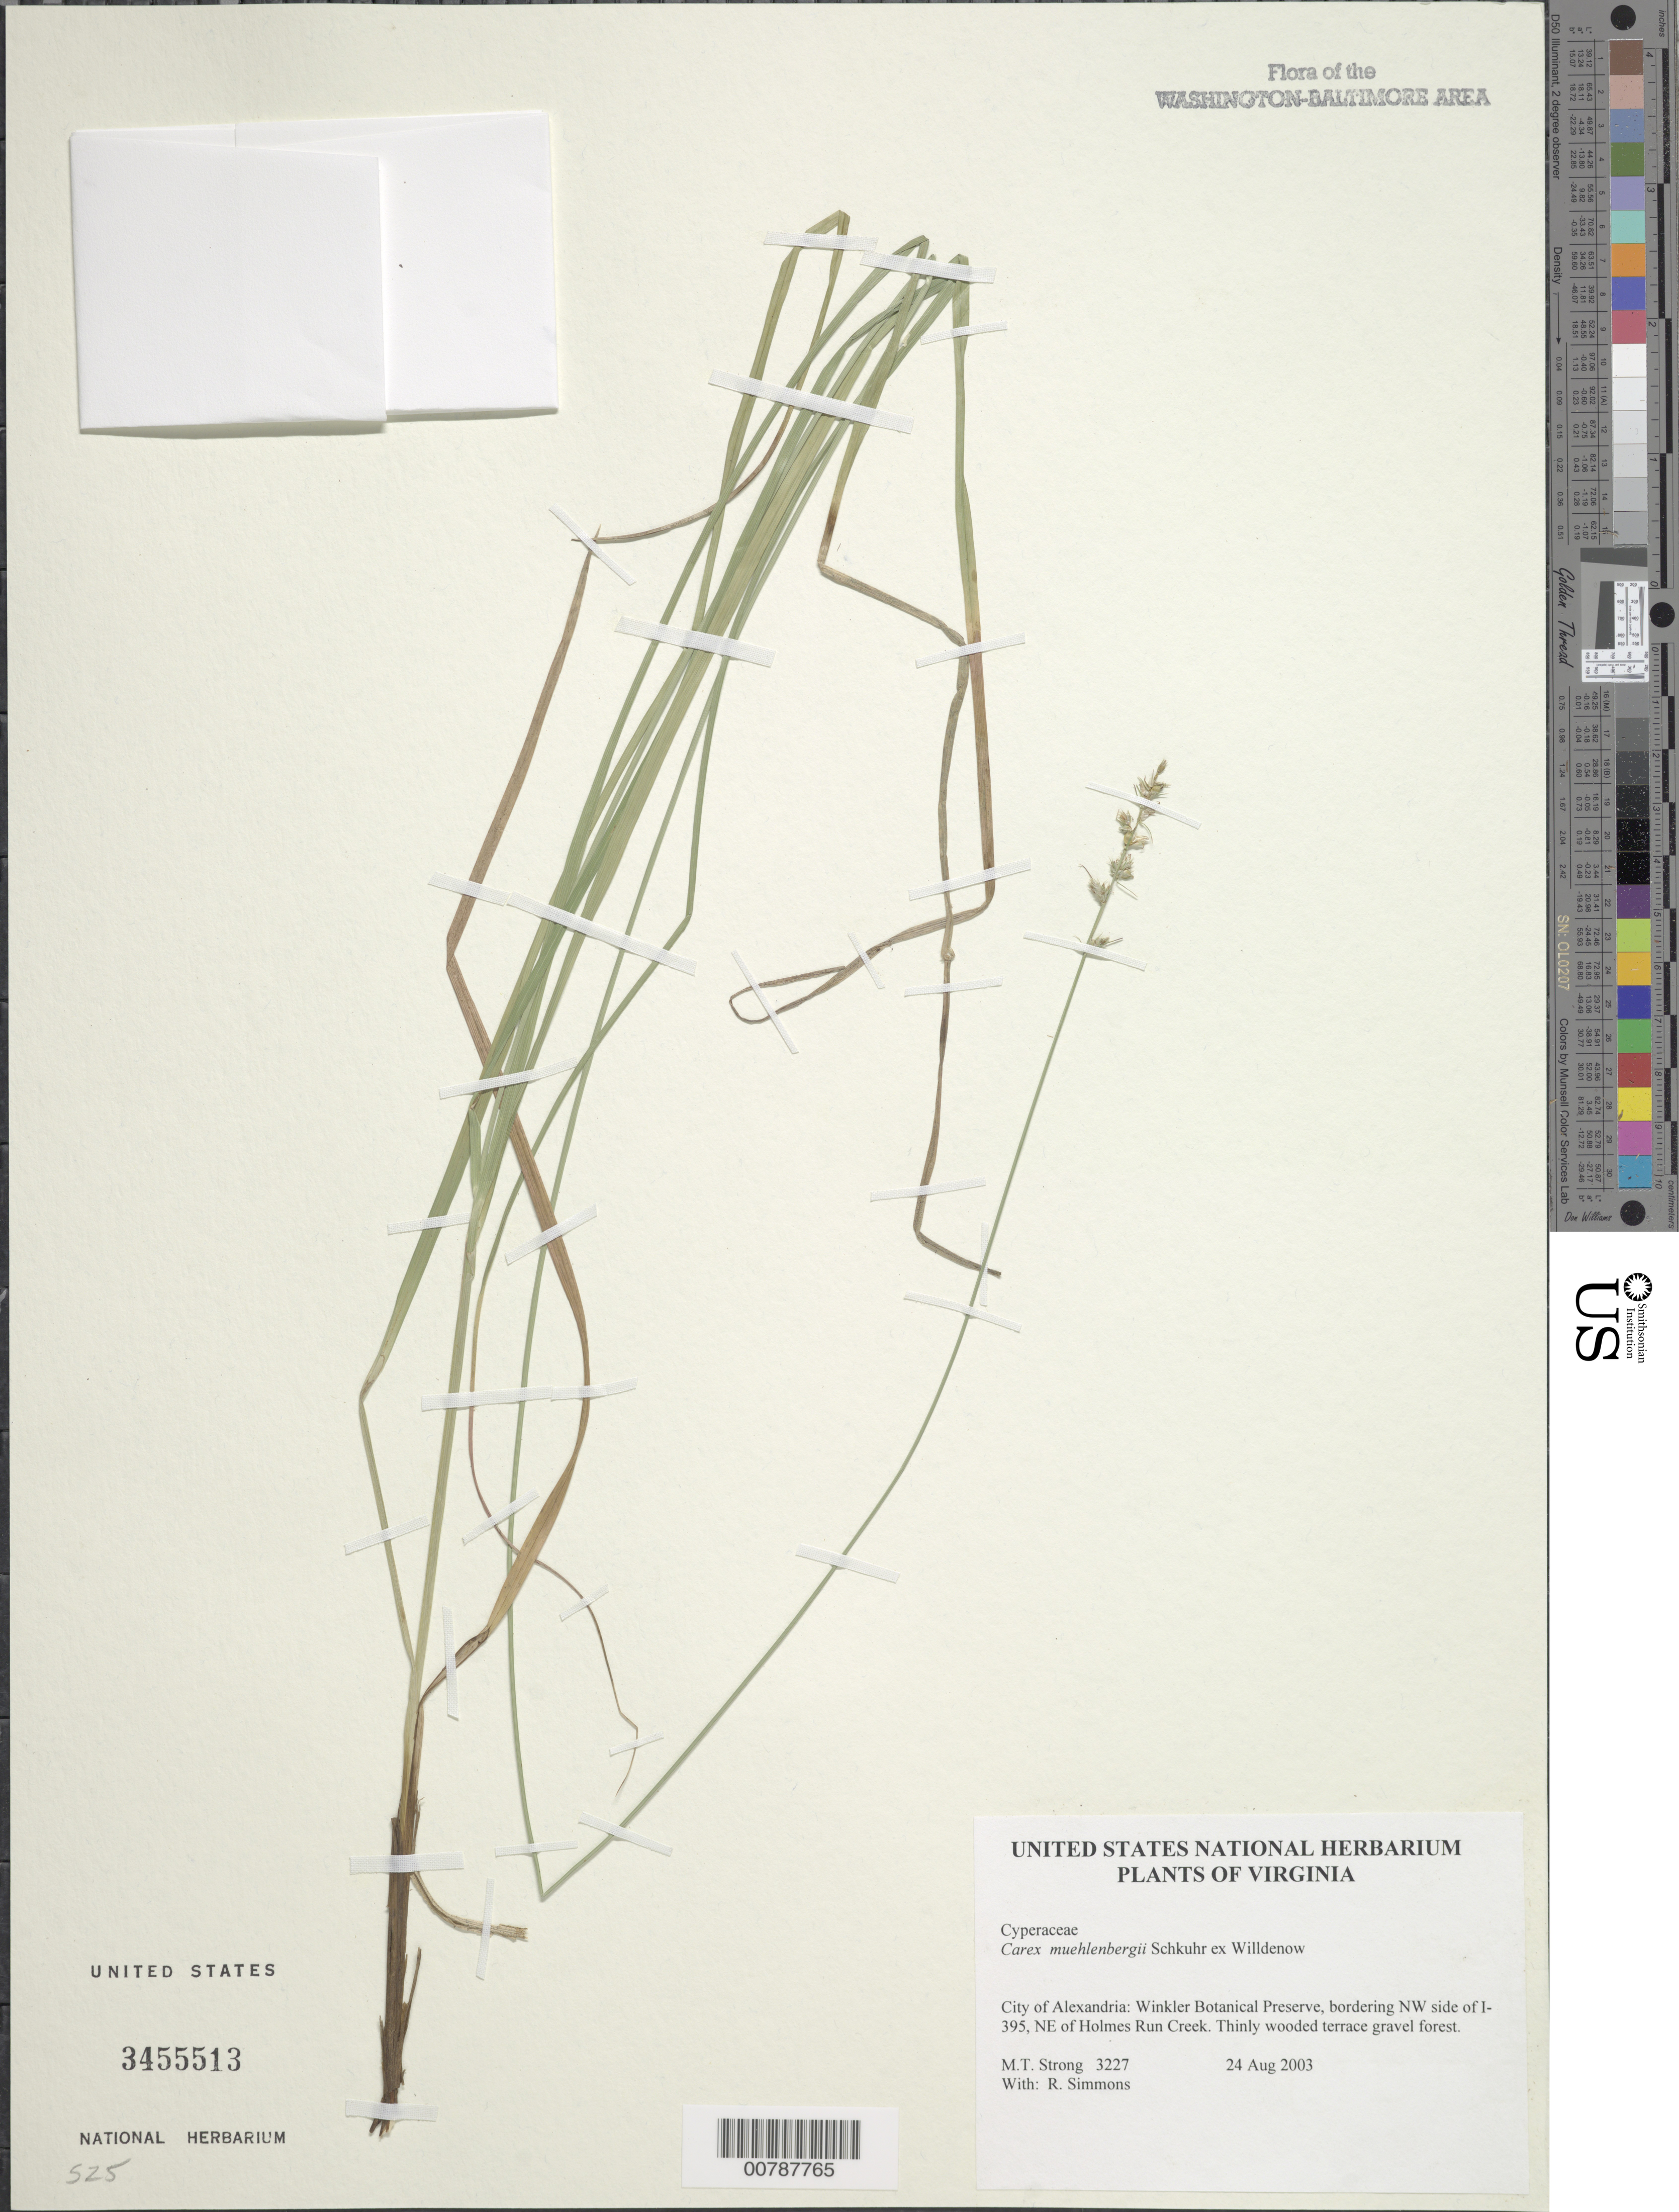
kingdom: Plantae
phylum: Tracheophyta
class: Liliopsida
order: Poales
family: Cyperaceae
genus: Carex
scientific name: Carex muehlenbergii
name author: Willd.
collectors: M. T. Strong & R. Simmons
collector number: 3227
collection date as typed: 24 Aug 2003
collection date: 2003-08-24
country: United States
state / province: Virginia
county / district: City of Alexandria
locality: Winkler Botanical Preserve, bordering NW side of I-395, NE of Holmes Run Creek.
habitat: Thinly wooded terrace gravel forest.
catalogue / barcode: US 3455513